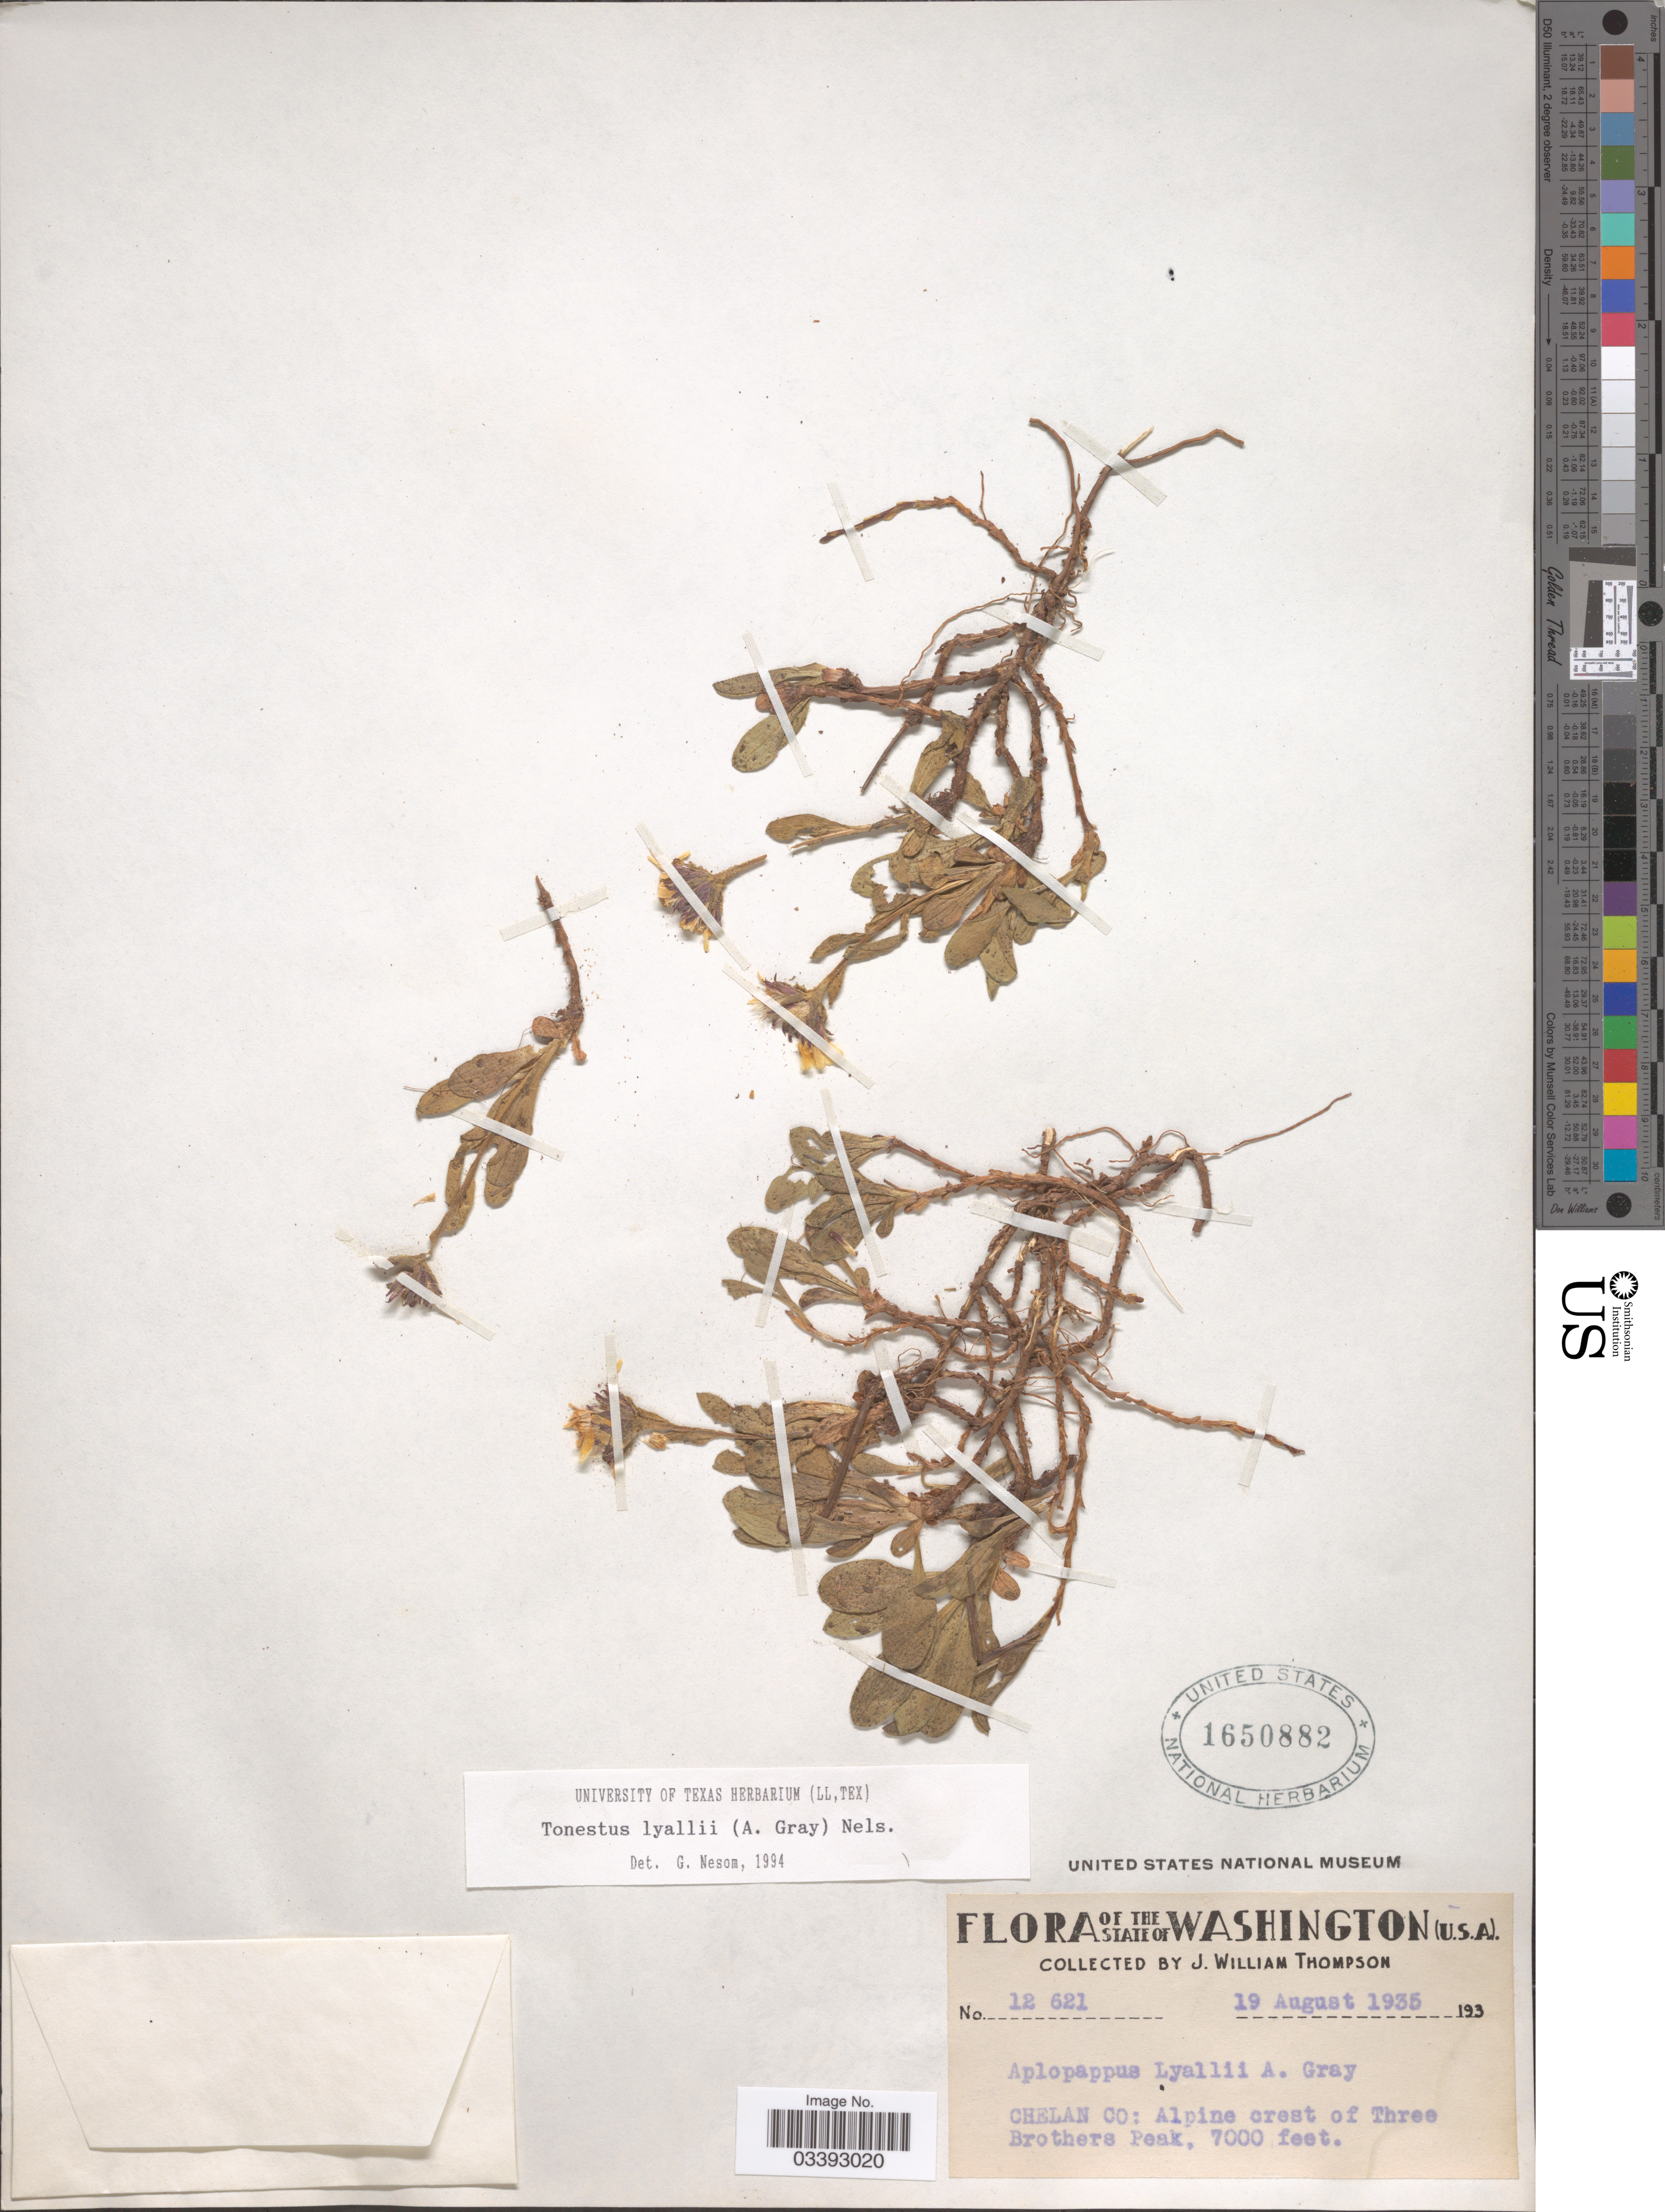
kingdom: Plantae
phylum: Tracheophyta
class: Magnoliopsida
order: Asterales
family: Asteraceae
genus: Tonestus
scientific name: Tonestus lyallii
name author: (A. Gray) A. Nelson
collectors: J. W. Thompson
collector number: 12621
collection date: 1935-08-19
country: United States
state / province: Washington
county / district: Chelan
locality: Chelan Co: Alpine crest of Three Brothers Peak.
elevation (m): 2134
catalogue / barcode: US 1650882